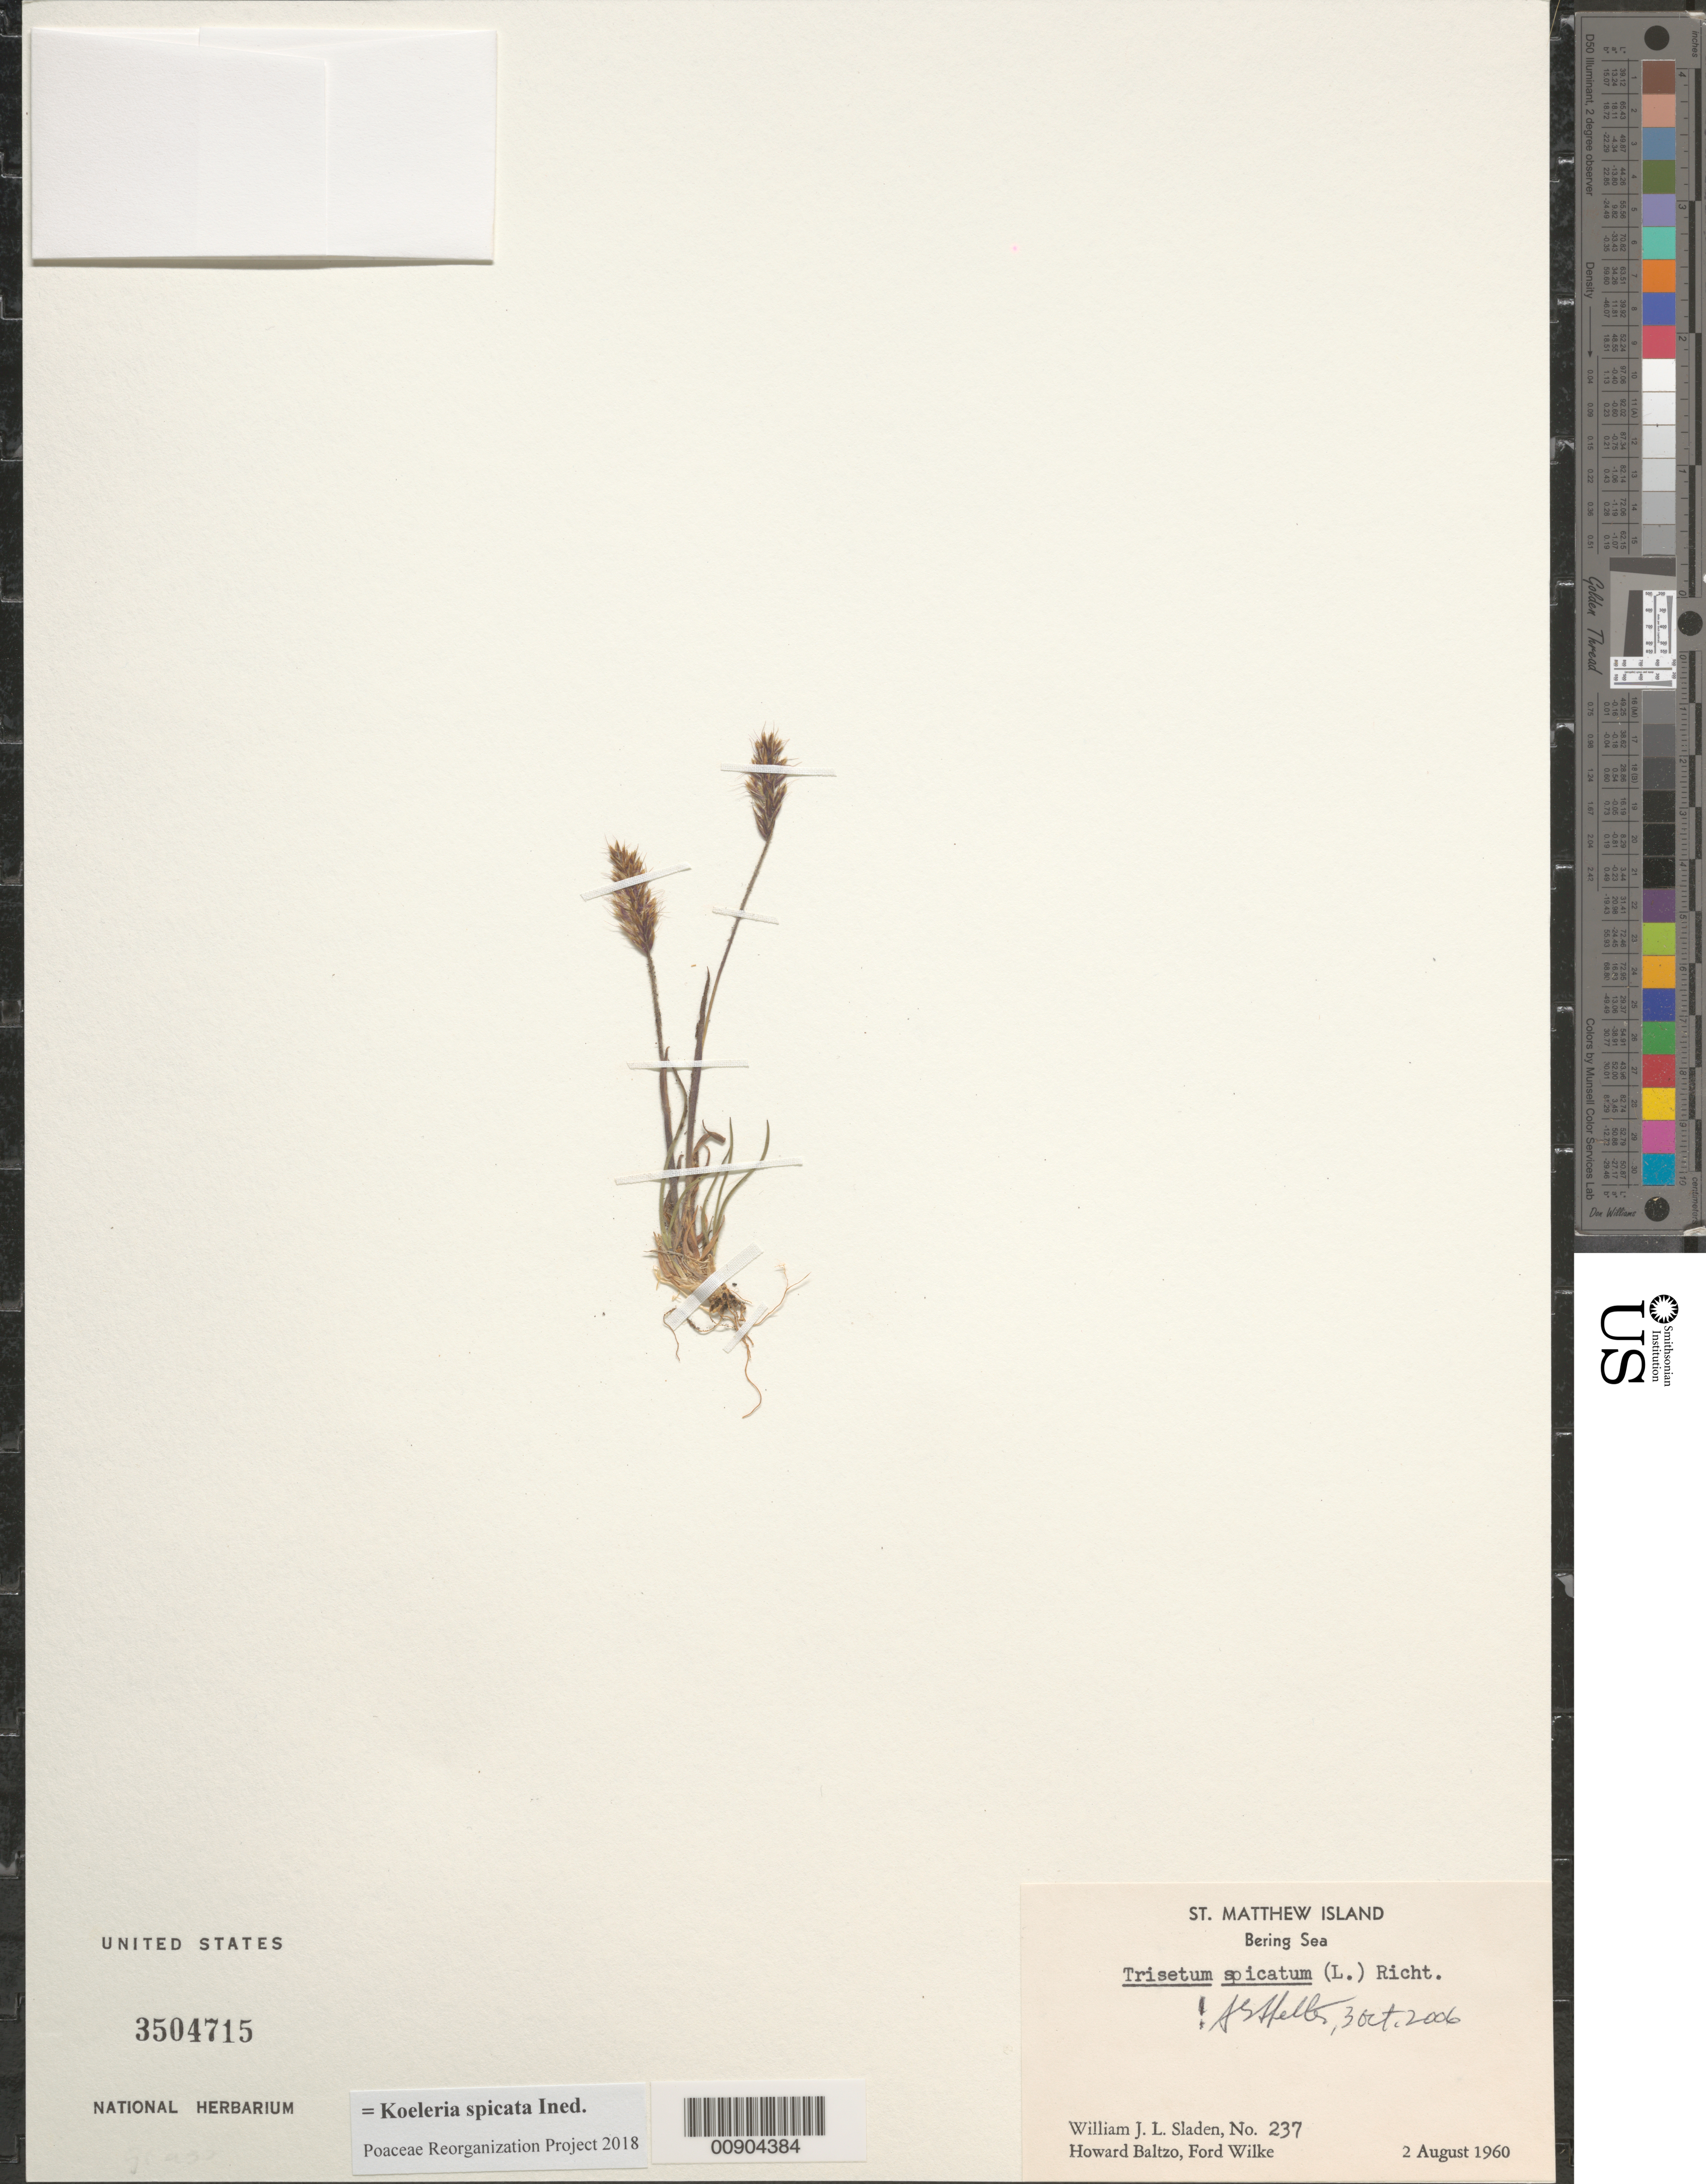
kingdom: Plantae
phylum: Tracheophyta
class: Liliopsida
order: Poales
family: Poaceae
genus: Koeleria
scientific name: Koeleria spicata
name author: (L.) Barberá et al.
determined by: Poaceae Reorganization Project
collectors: W. Sladen, H. Baltzo & F. Wilke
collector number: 237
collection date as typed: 02 Aug 1960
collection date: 1960-08-02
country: United States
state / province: Alaska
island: St. Matthew Island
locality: St. Matthew Island, Bering Sea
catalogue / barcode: US 3504715